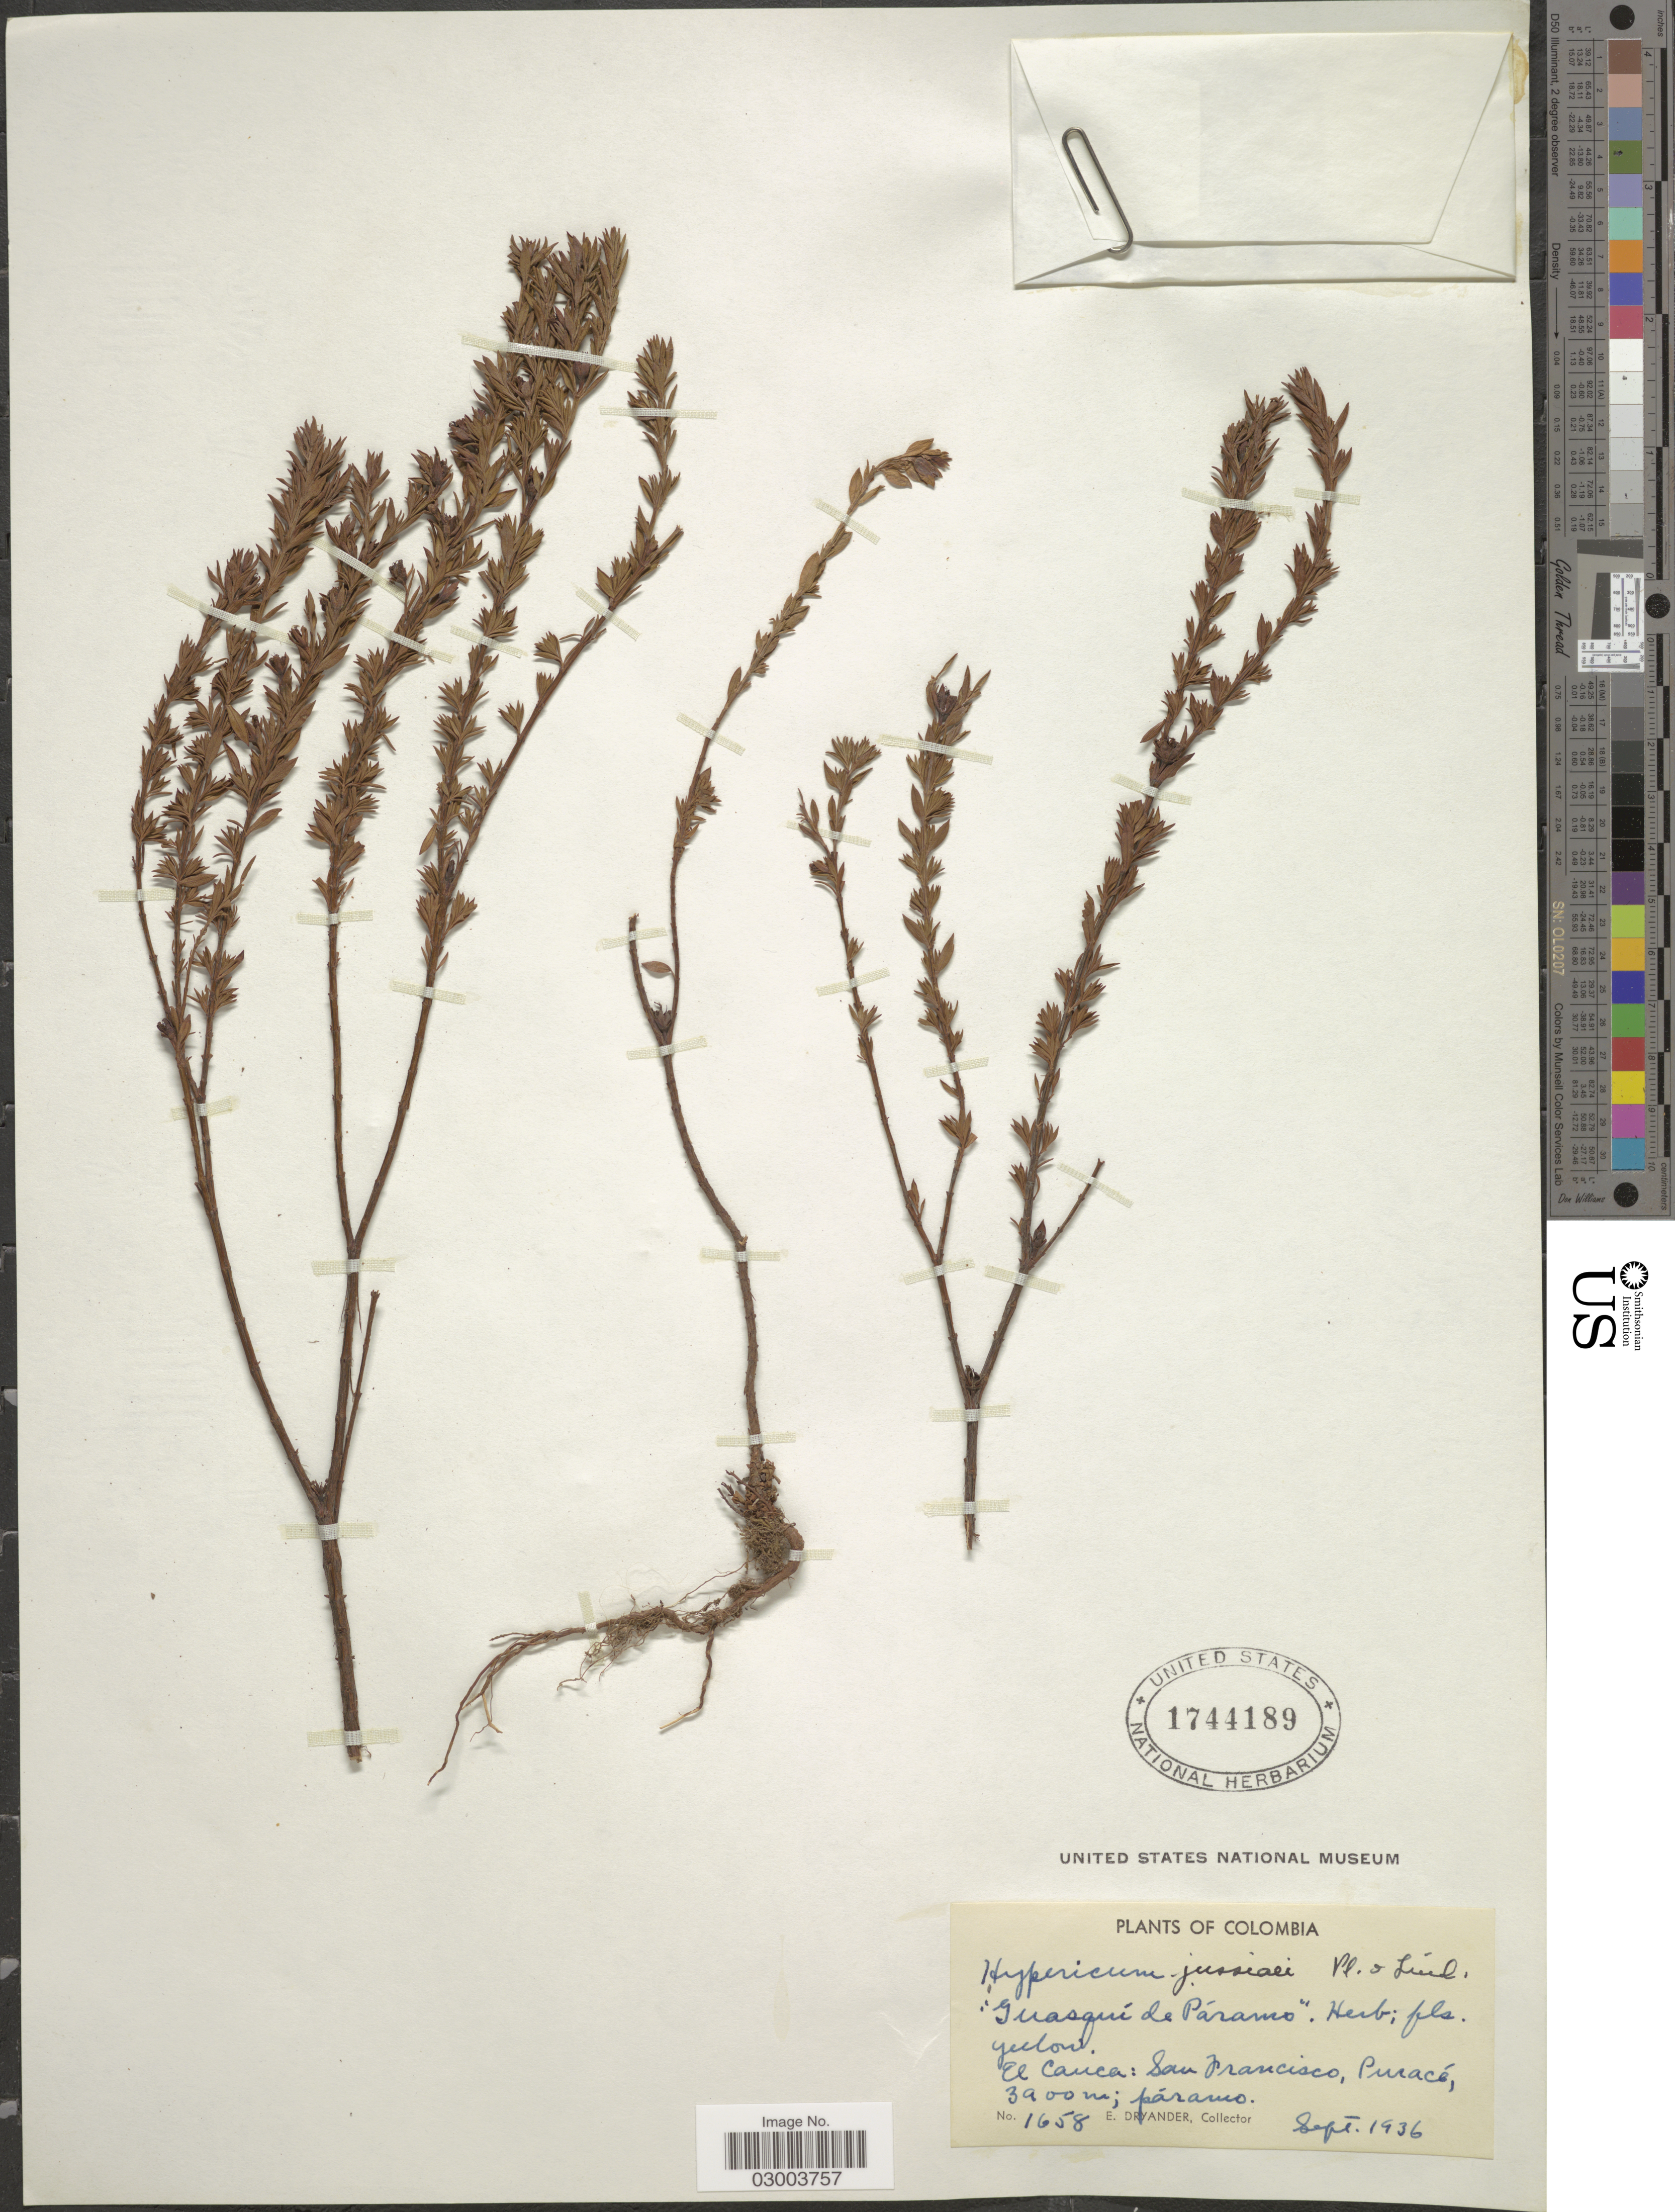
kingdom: Plantae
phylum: Tracheophyta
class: Magnoliopsida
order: Malpighiales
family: Hypericaceae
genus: Hypericum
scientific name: Hypericum humboldtianum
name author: Steud.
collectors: E. Dryander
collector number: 1658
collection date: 1936-09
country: Colombia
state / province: Cauca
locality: El Cauca: San Francisco, Puracé.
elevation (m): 3900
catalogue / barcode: US 1744189